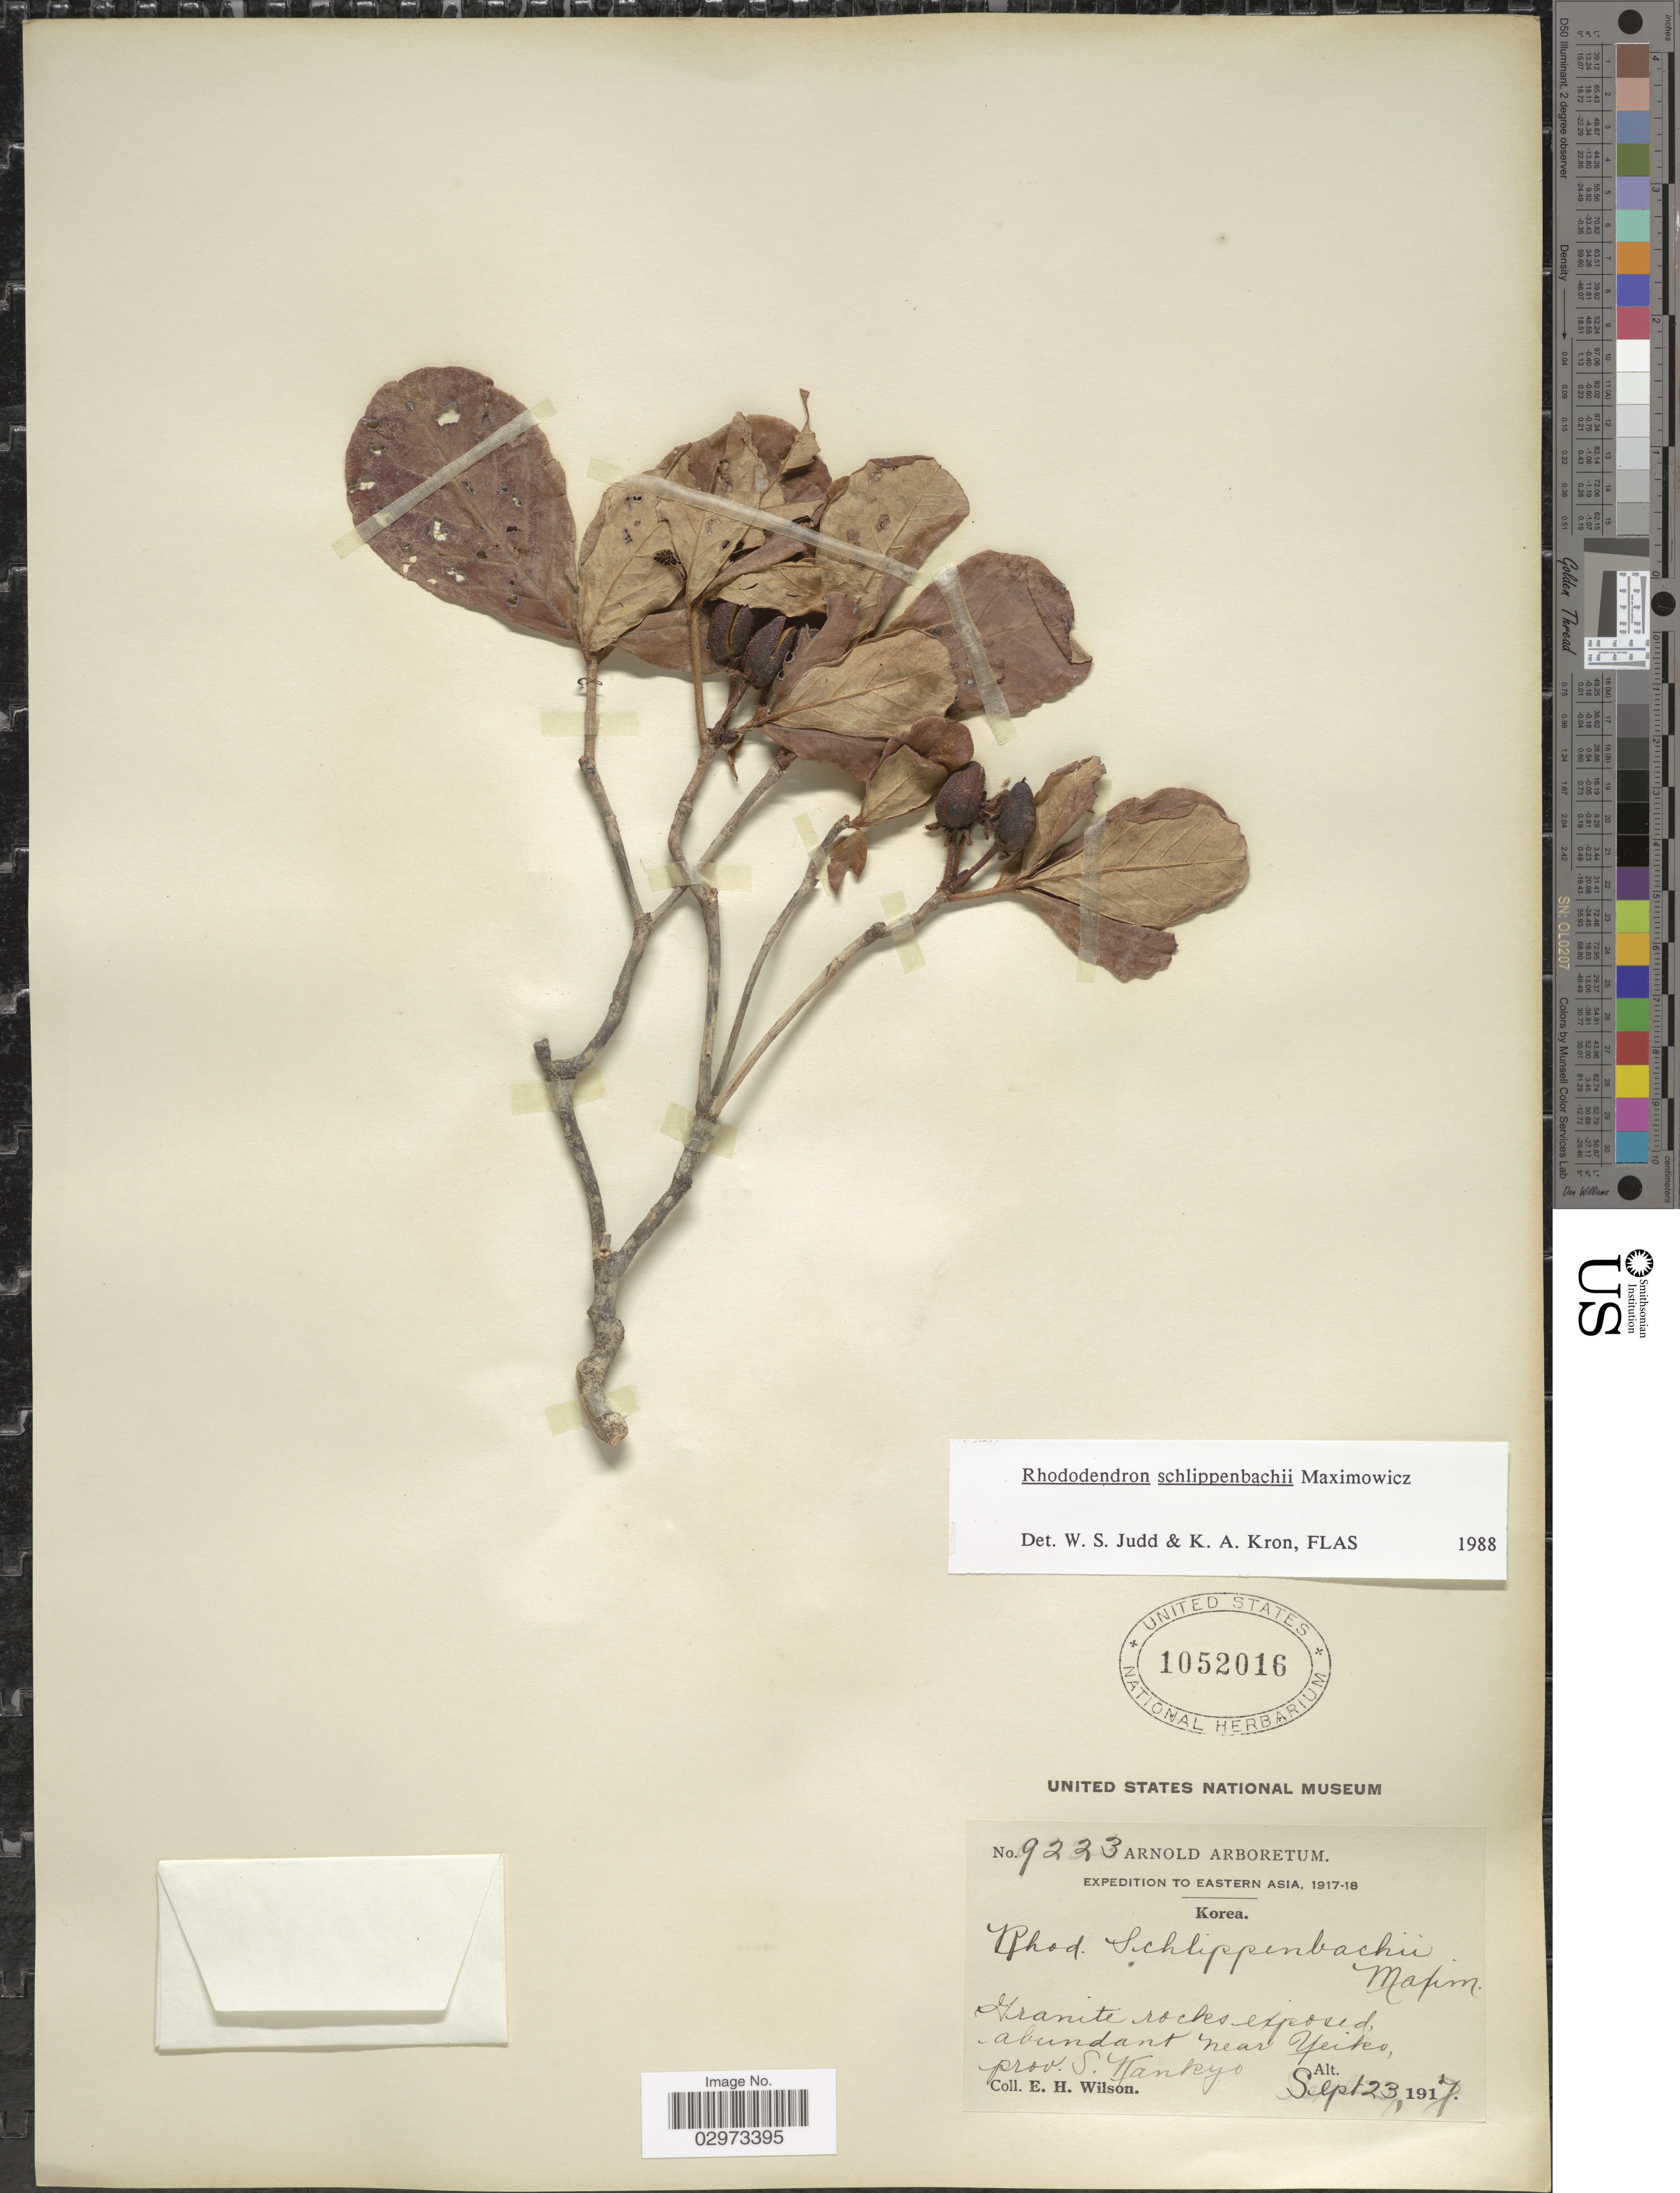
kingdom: Plantae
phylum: Tracheophyta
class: Magnoliopsida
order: Ericales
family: Ericaceae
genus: Rhododendron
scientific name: Rhododendron schlippenbachii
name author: Maxim.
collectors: E. Wilson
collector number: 9223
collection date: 1917-09-23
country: North Korea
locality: Eastern Asia. Korea. Granite rocks exposed, abundant near Yeiko, prov. S. Kankyo.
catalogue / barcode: US 1052016